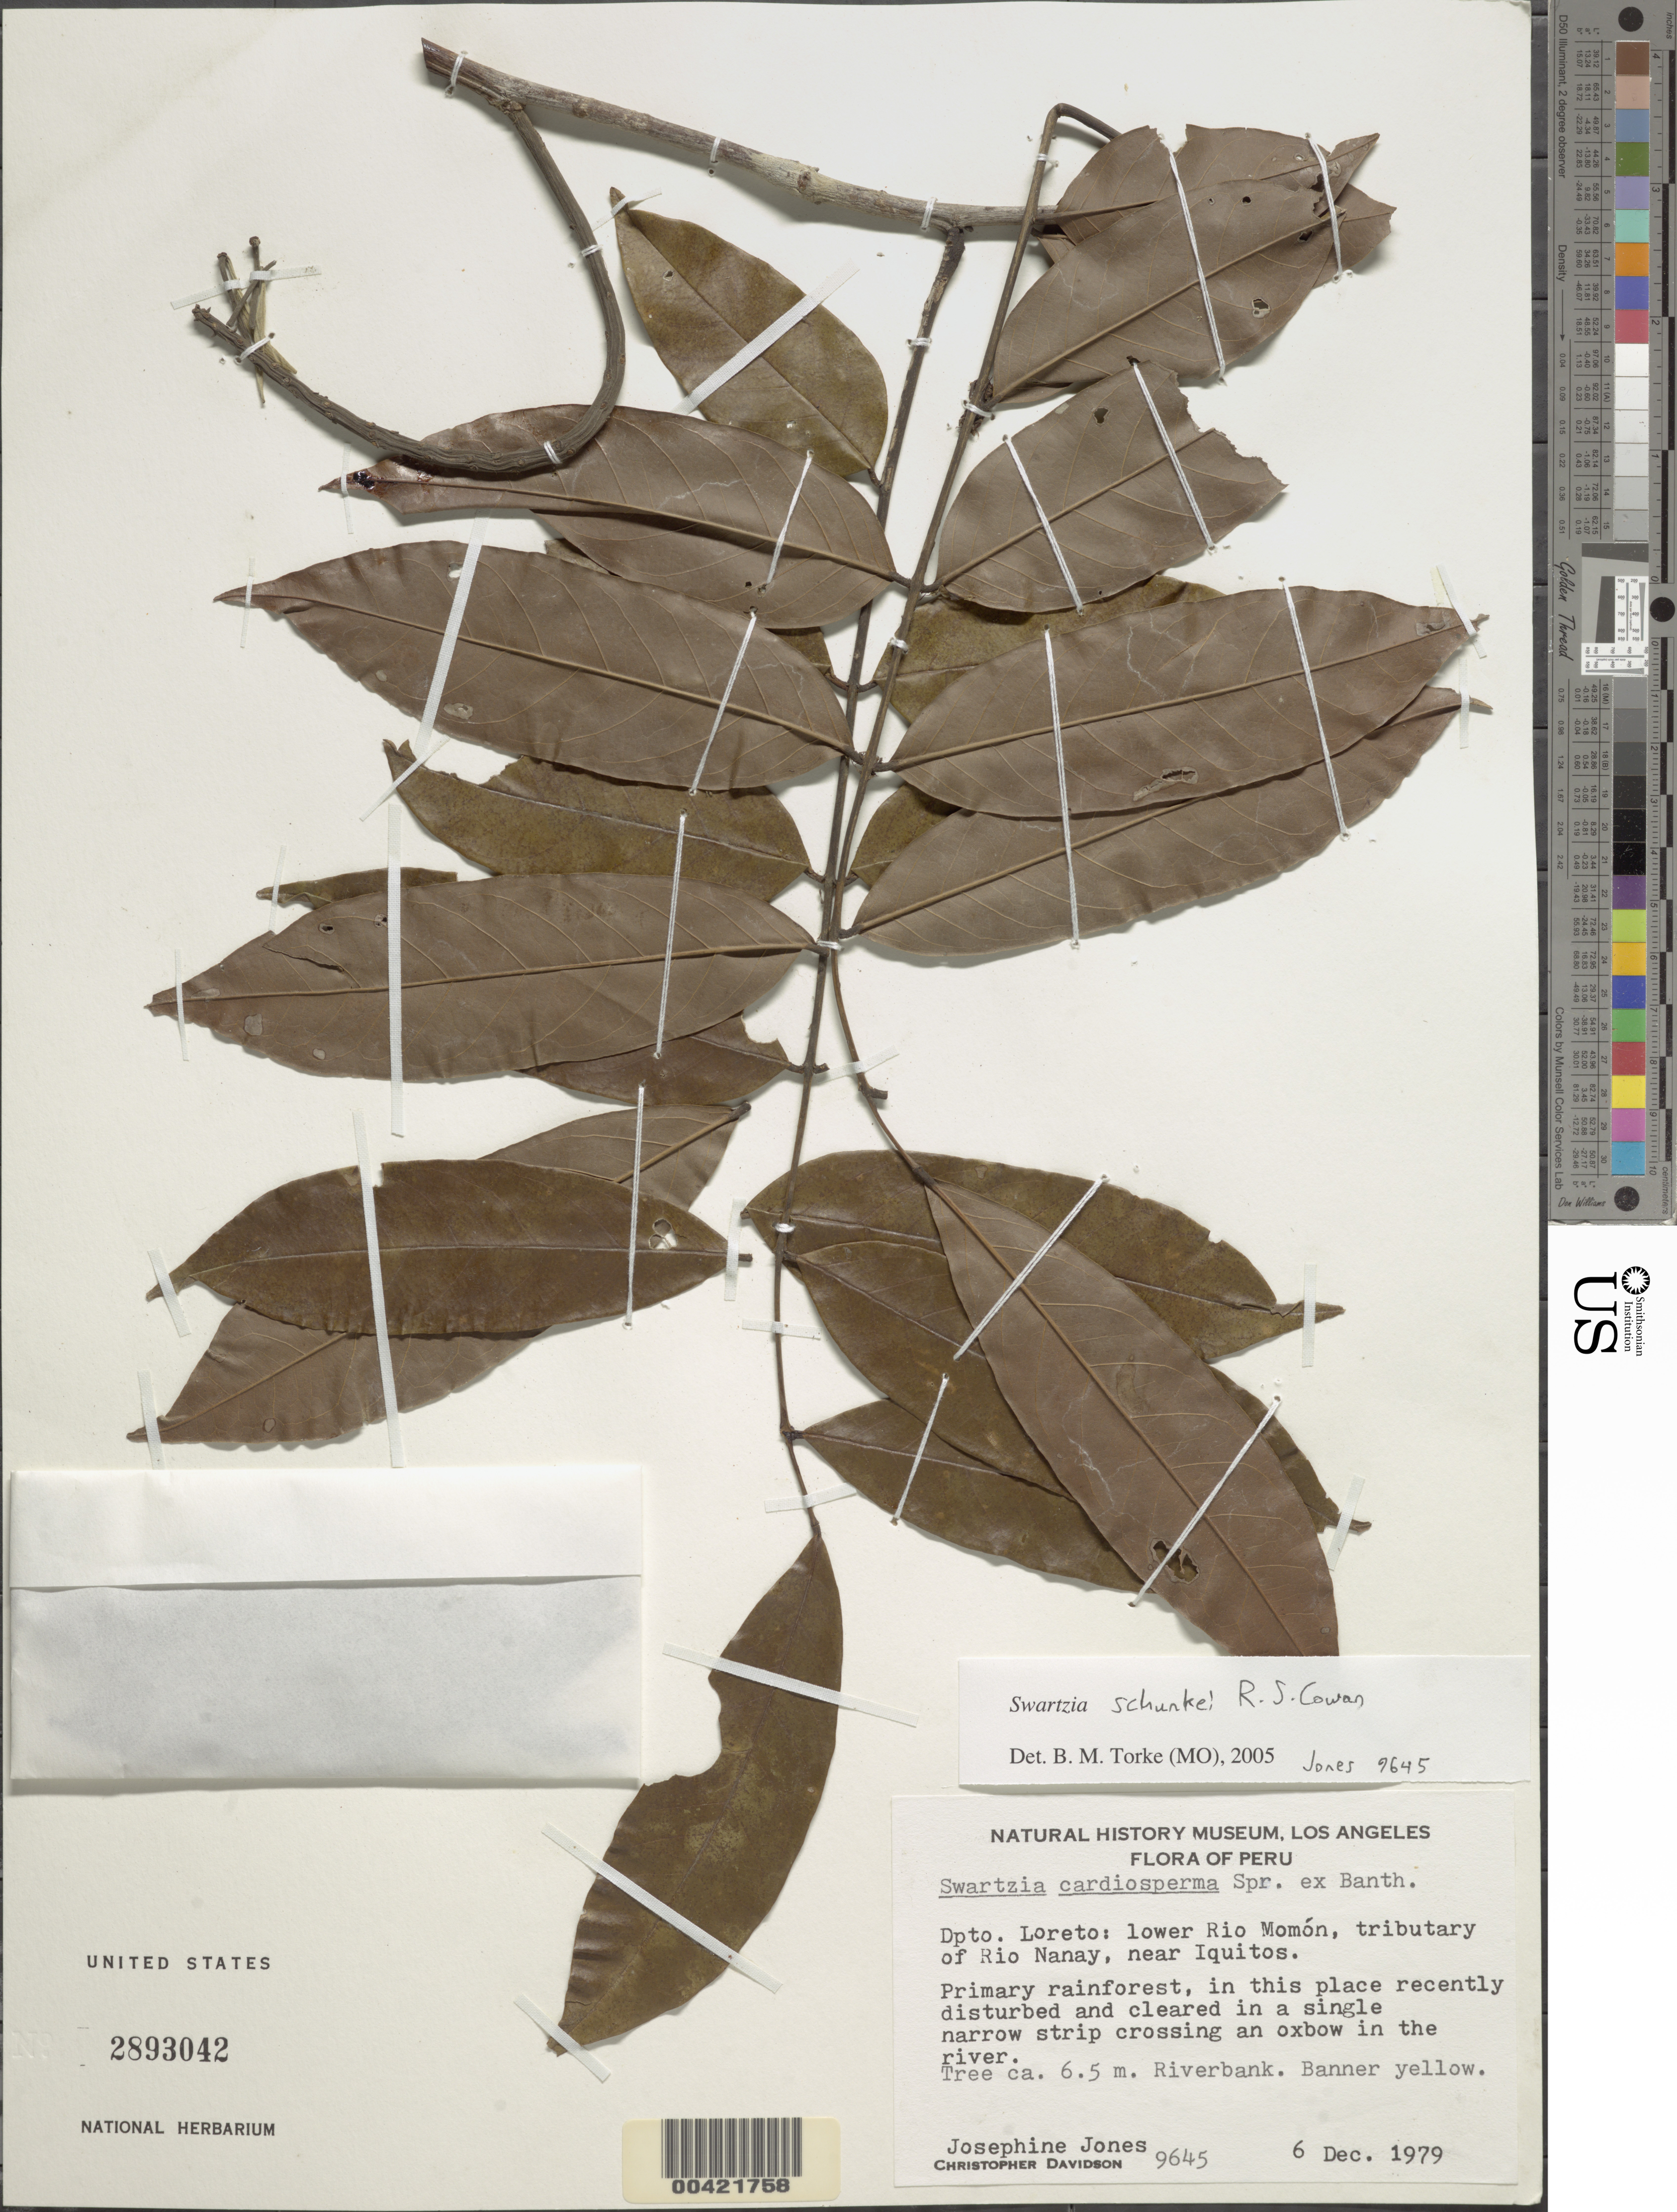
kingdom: Plantae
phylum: Tracheophyta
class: Magnoliopsida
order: Fabales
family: Fabaceae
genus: Swartzia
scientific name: Swartzia schunkei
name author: R.S. Cowan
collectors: C. Davidson et al.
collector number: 9645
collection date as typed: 06 Dec 1979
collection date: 1979-12-06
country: Peru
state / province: Loreto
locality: Iquitos, near; Rio Momon, tributary of Rio Nanay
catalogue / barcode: US 2893042